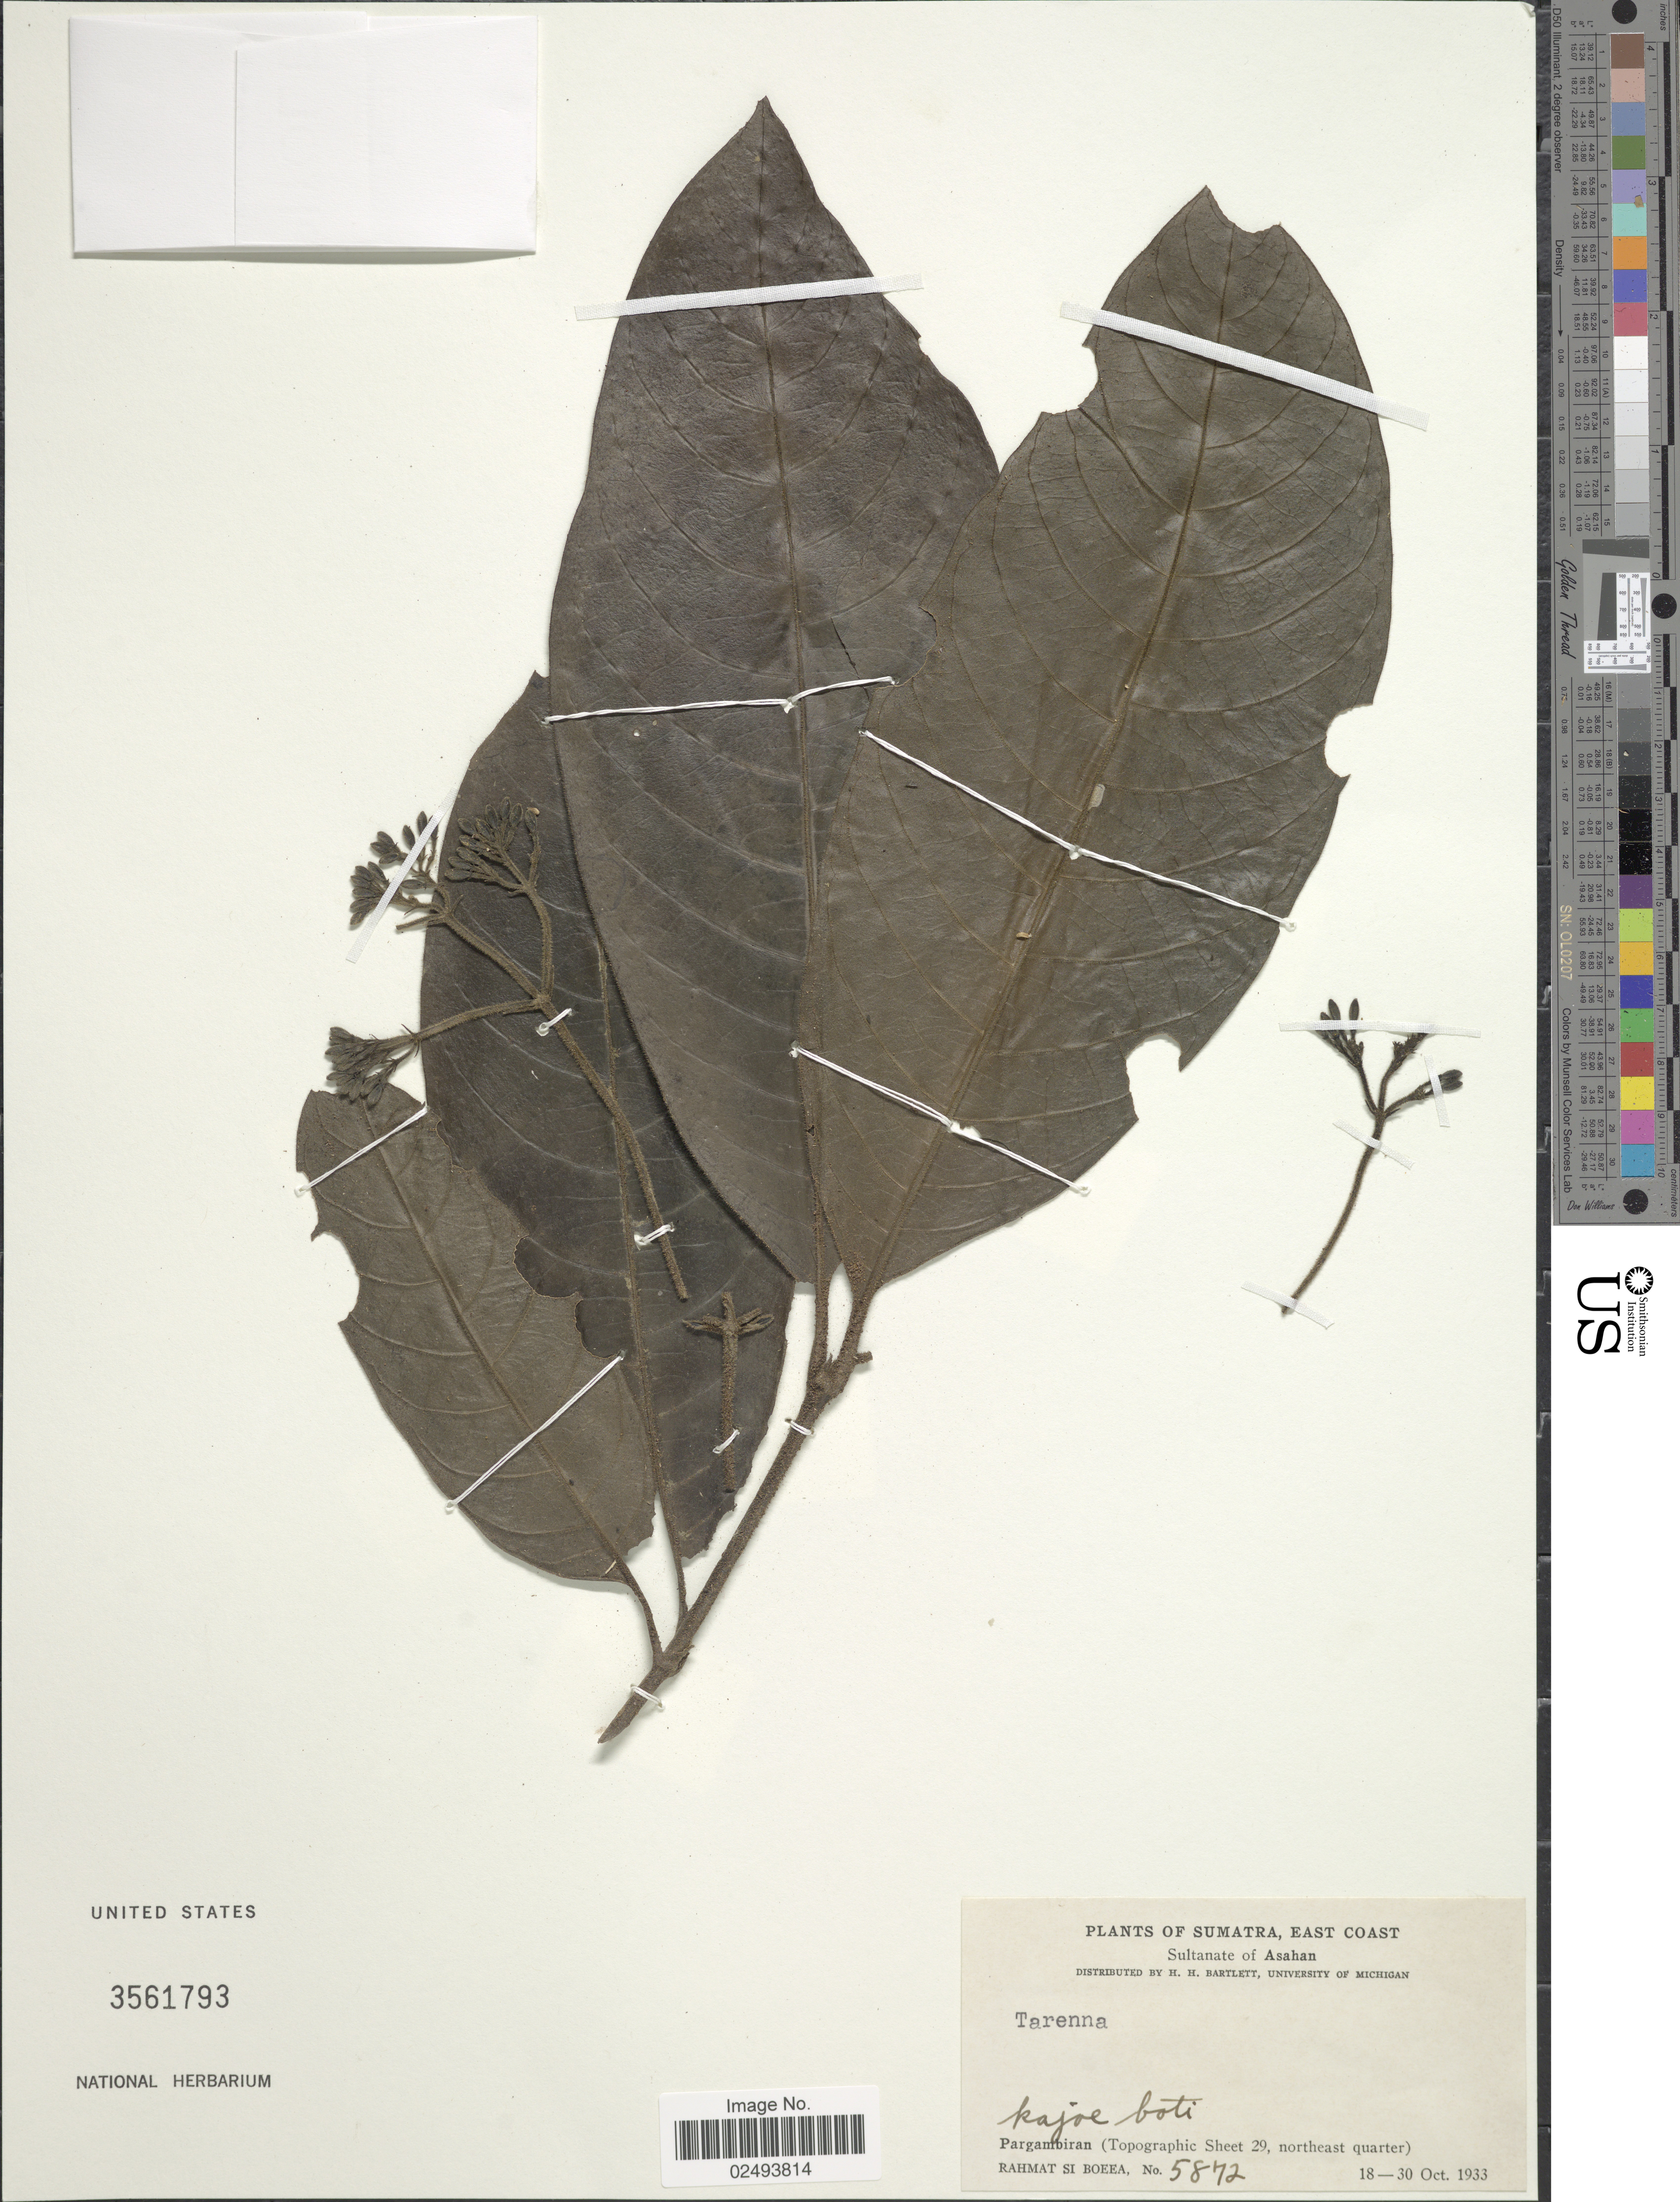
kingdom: Plantae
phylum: Tracheophyta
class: Magnoliopsida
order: Gentianales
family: Rubiaceae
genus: Tarenna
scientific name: Tarenna sp.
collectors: Rahmat Si Boeea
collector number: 5872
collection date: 1933-10-18/1933-10-30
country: Indonesia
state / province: Sumatra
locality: East Coast. Sultanate of Asahan. Pargambiran (Topographic Sheet 29, northeast quarter)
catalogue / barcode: US 3561793